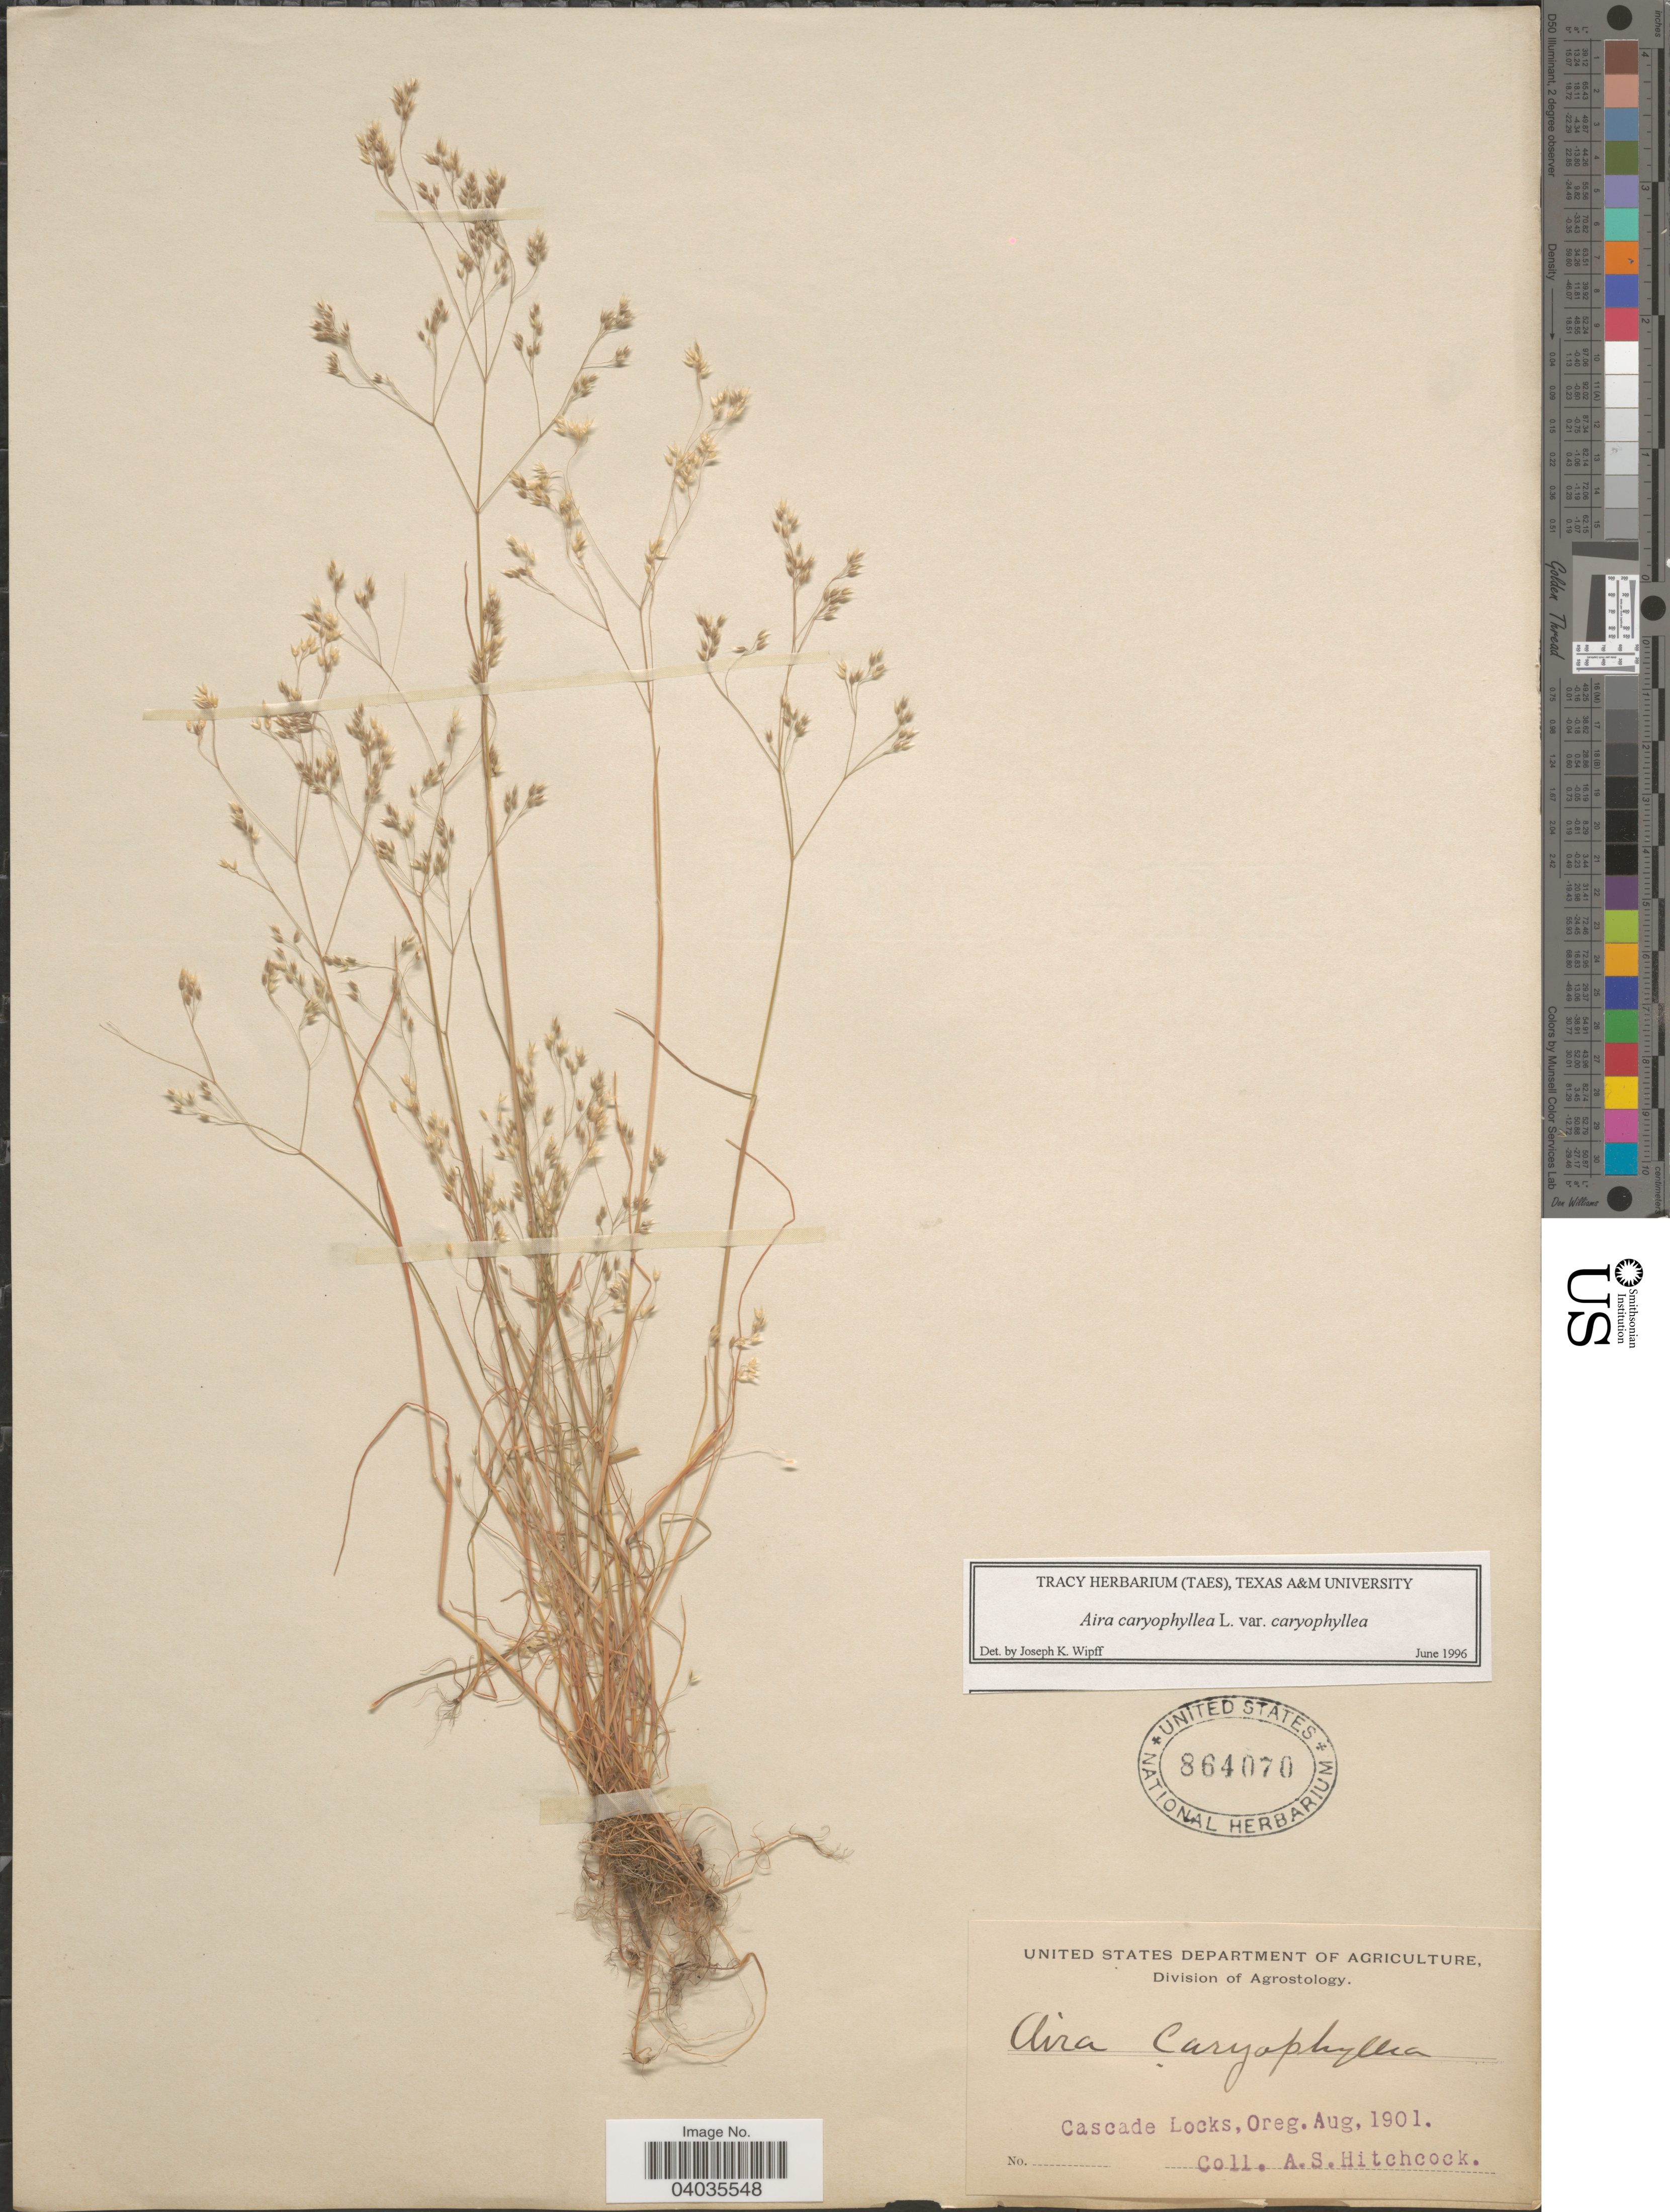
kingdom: Plantae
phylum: Tracheophyta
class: Liliopsida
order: Poales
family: Poaceae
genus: Aira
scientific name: Aira caryophyllea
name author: L.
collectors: A. S. Hitchcock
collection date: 1901-08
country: United States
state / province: Oregon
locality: Cascade Locks.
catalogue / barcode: US 864070